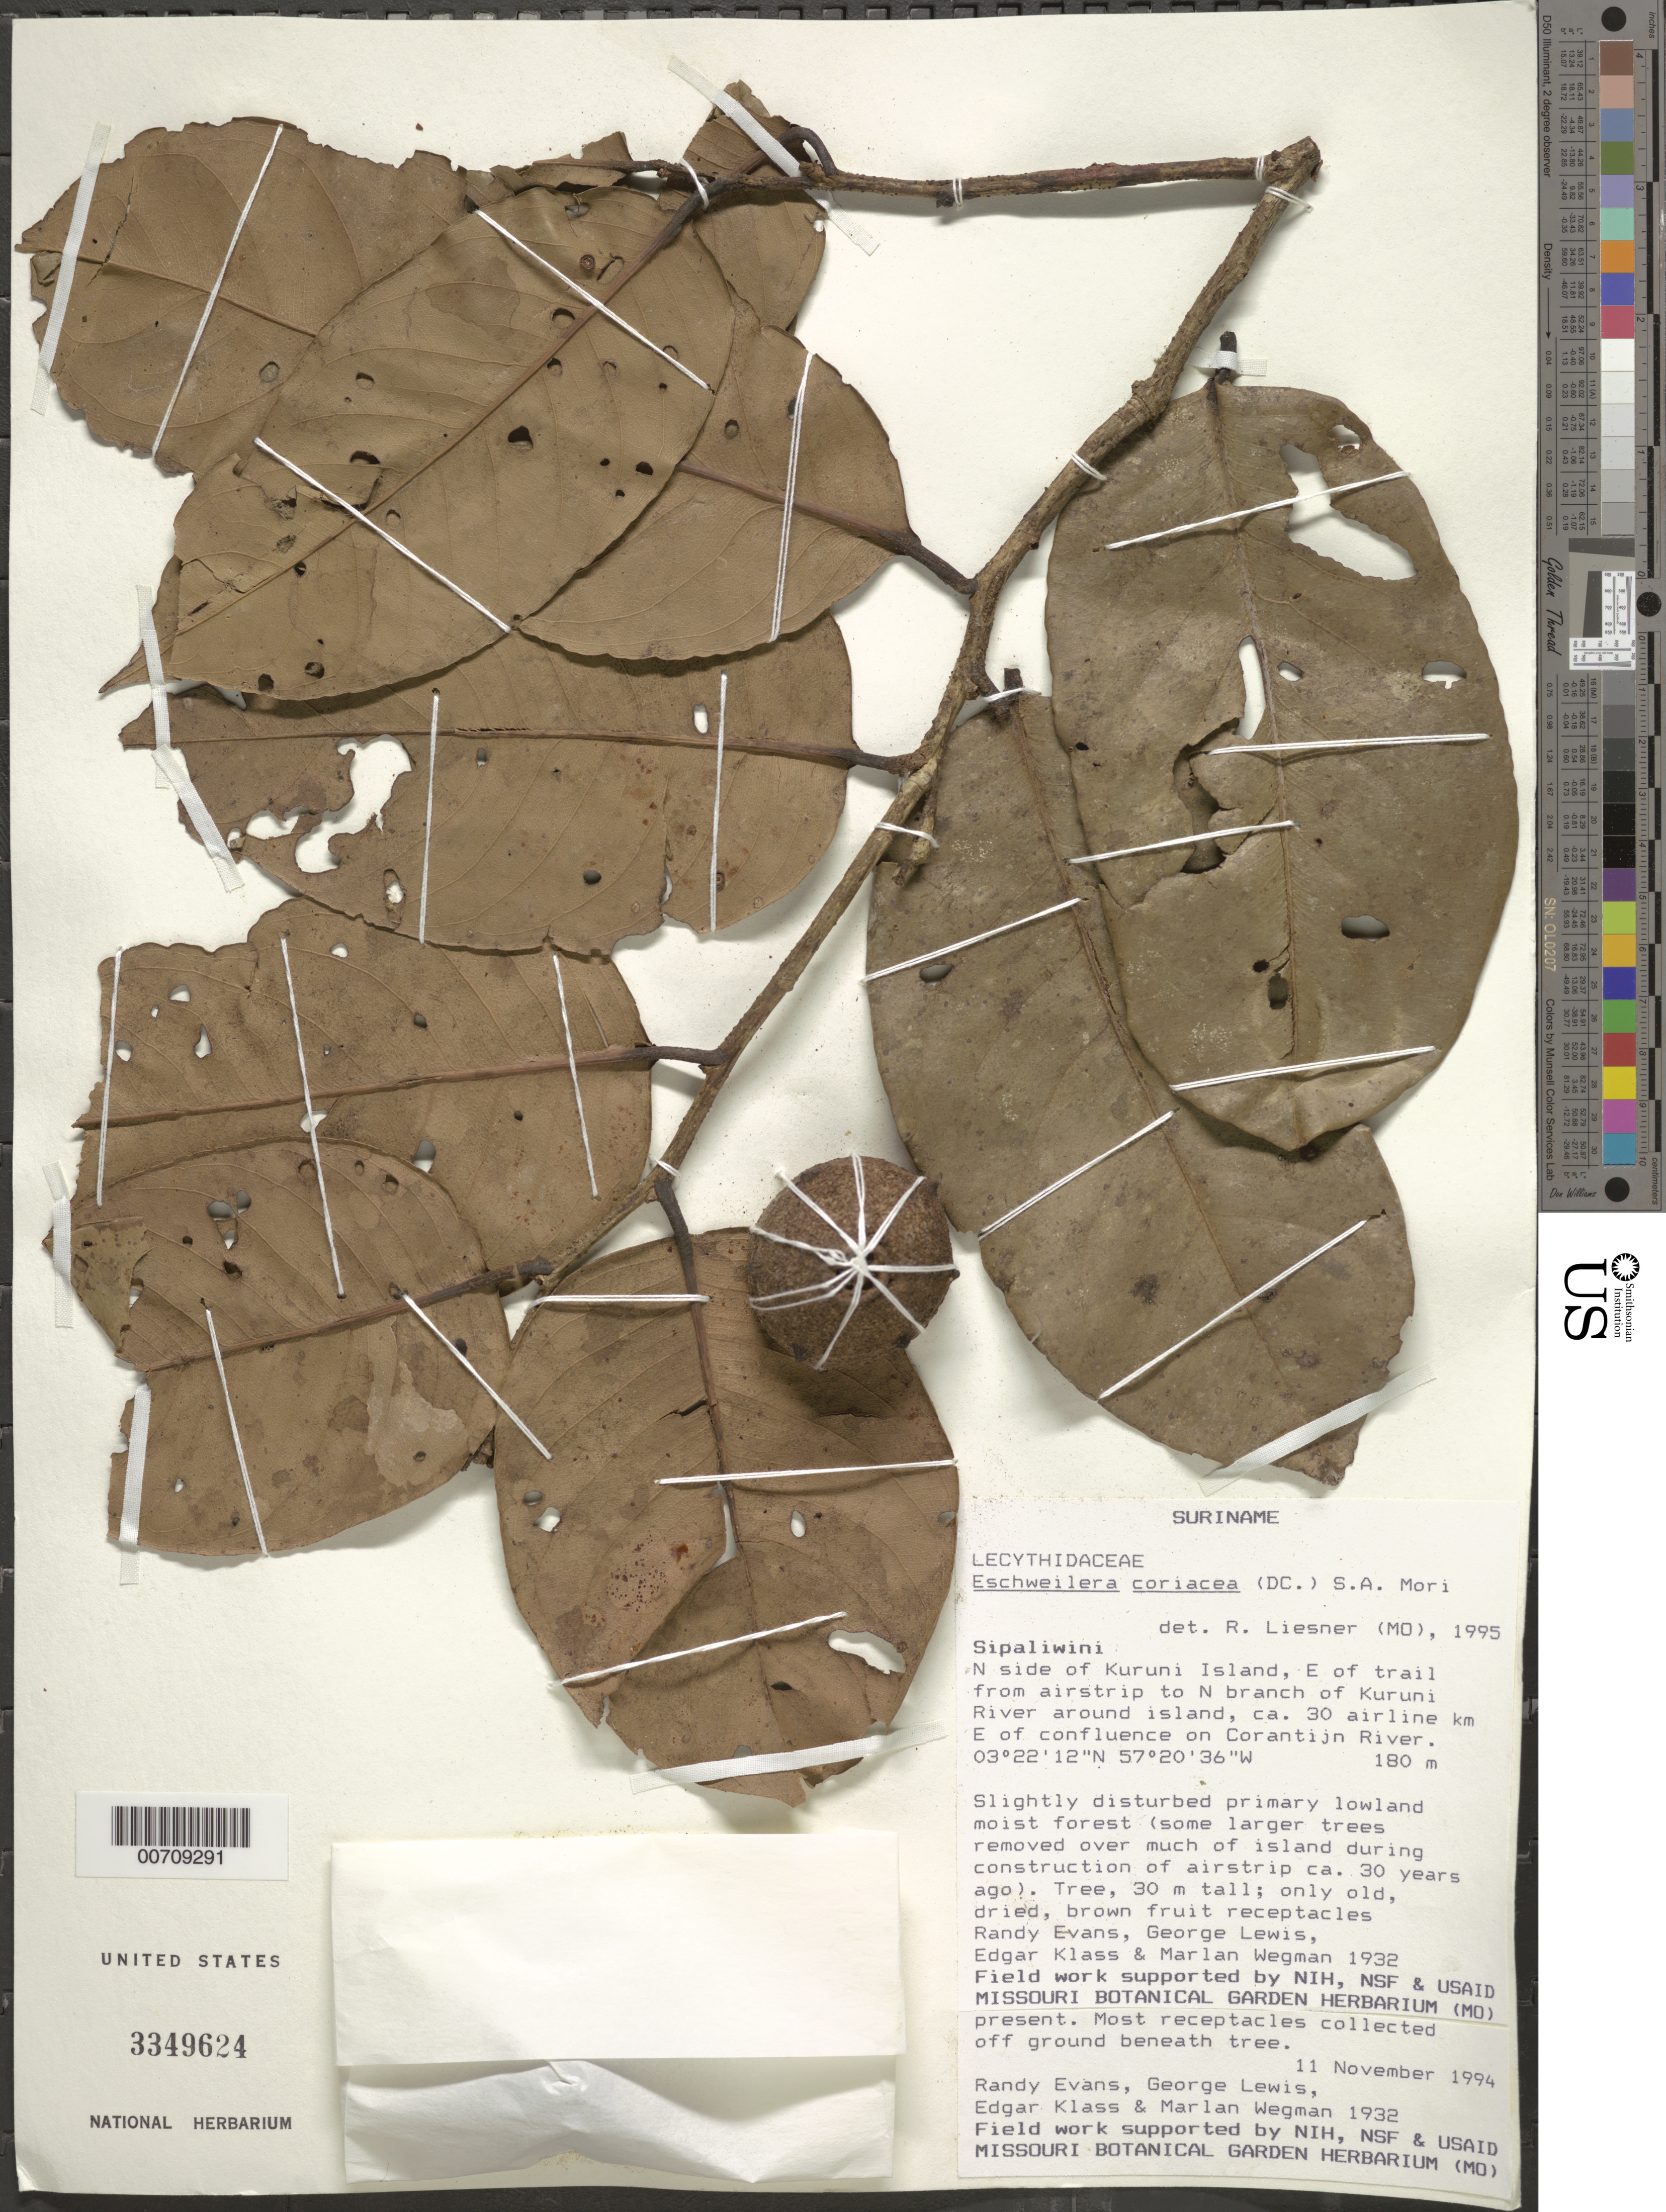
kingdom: Plantae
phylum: Tracheophyta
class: Magnoliopsida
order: Ericales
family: Lecythidaceae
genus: Eschweilera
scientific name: Eschweilera coriacea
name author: (DC.) S.A. Mori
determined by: Liesner, R. L.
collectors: R. Evans, G. Lewis, E. Klass & M. Wegman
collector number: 1932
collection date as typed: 11-Nov-94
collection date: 1994-11-11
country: Suriname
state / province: Sipaliwini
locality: Kuruni Island, N side, E of trail from airstrip to N branch of Kuruni R., ca 30 airline km E of confluence on Corantijn R.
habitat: Primary lowland moist forest, slightly disturbed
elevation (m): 180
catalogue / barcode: US 3349624